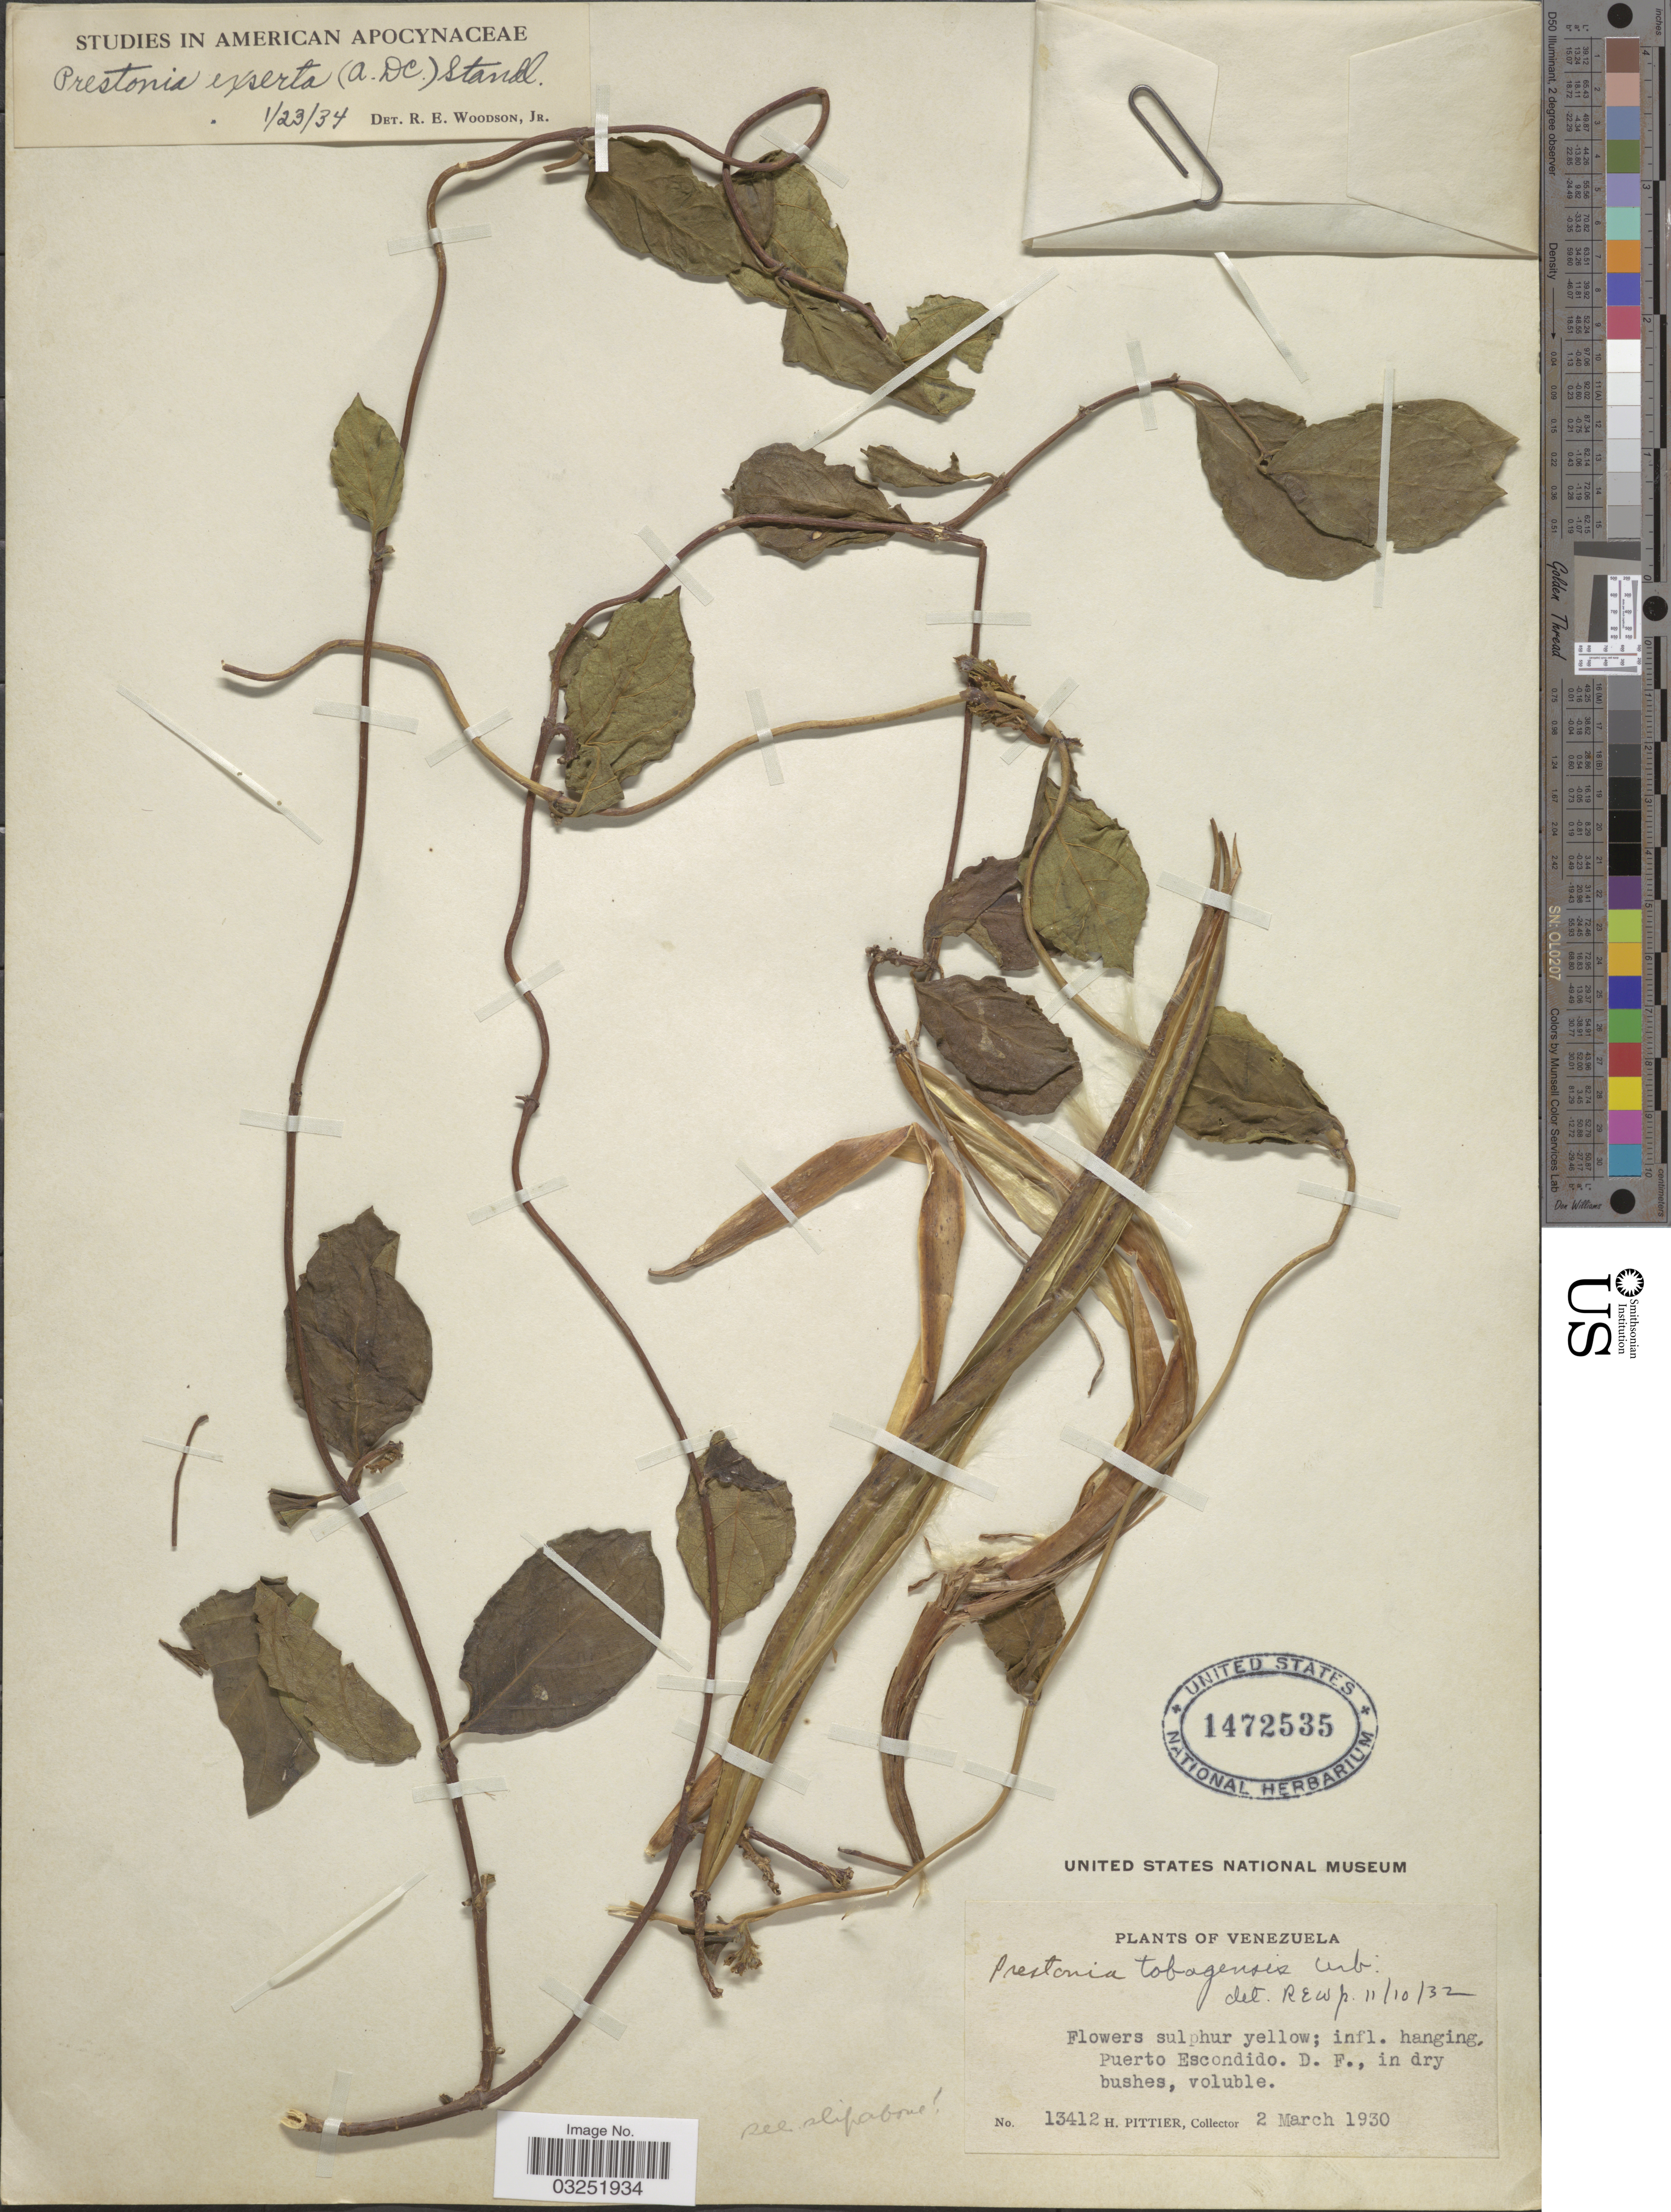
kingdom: Plantae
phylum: Tracheophyta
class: Magnoliopsida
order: Gentianales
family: Apocynaceae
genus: Prestonia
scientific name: Prestonia exserta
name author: (A. DC.) Standl.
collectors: H. F. Pittier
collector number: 13412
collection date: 1930-03-02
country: Venezuela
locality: Puerto Escondido, D.F.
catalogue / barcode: US 1472535